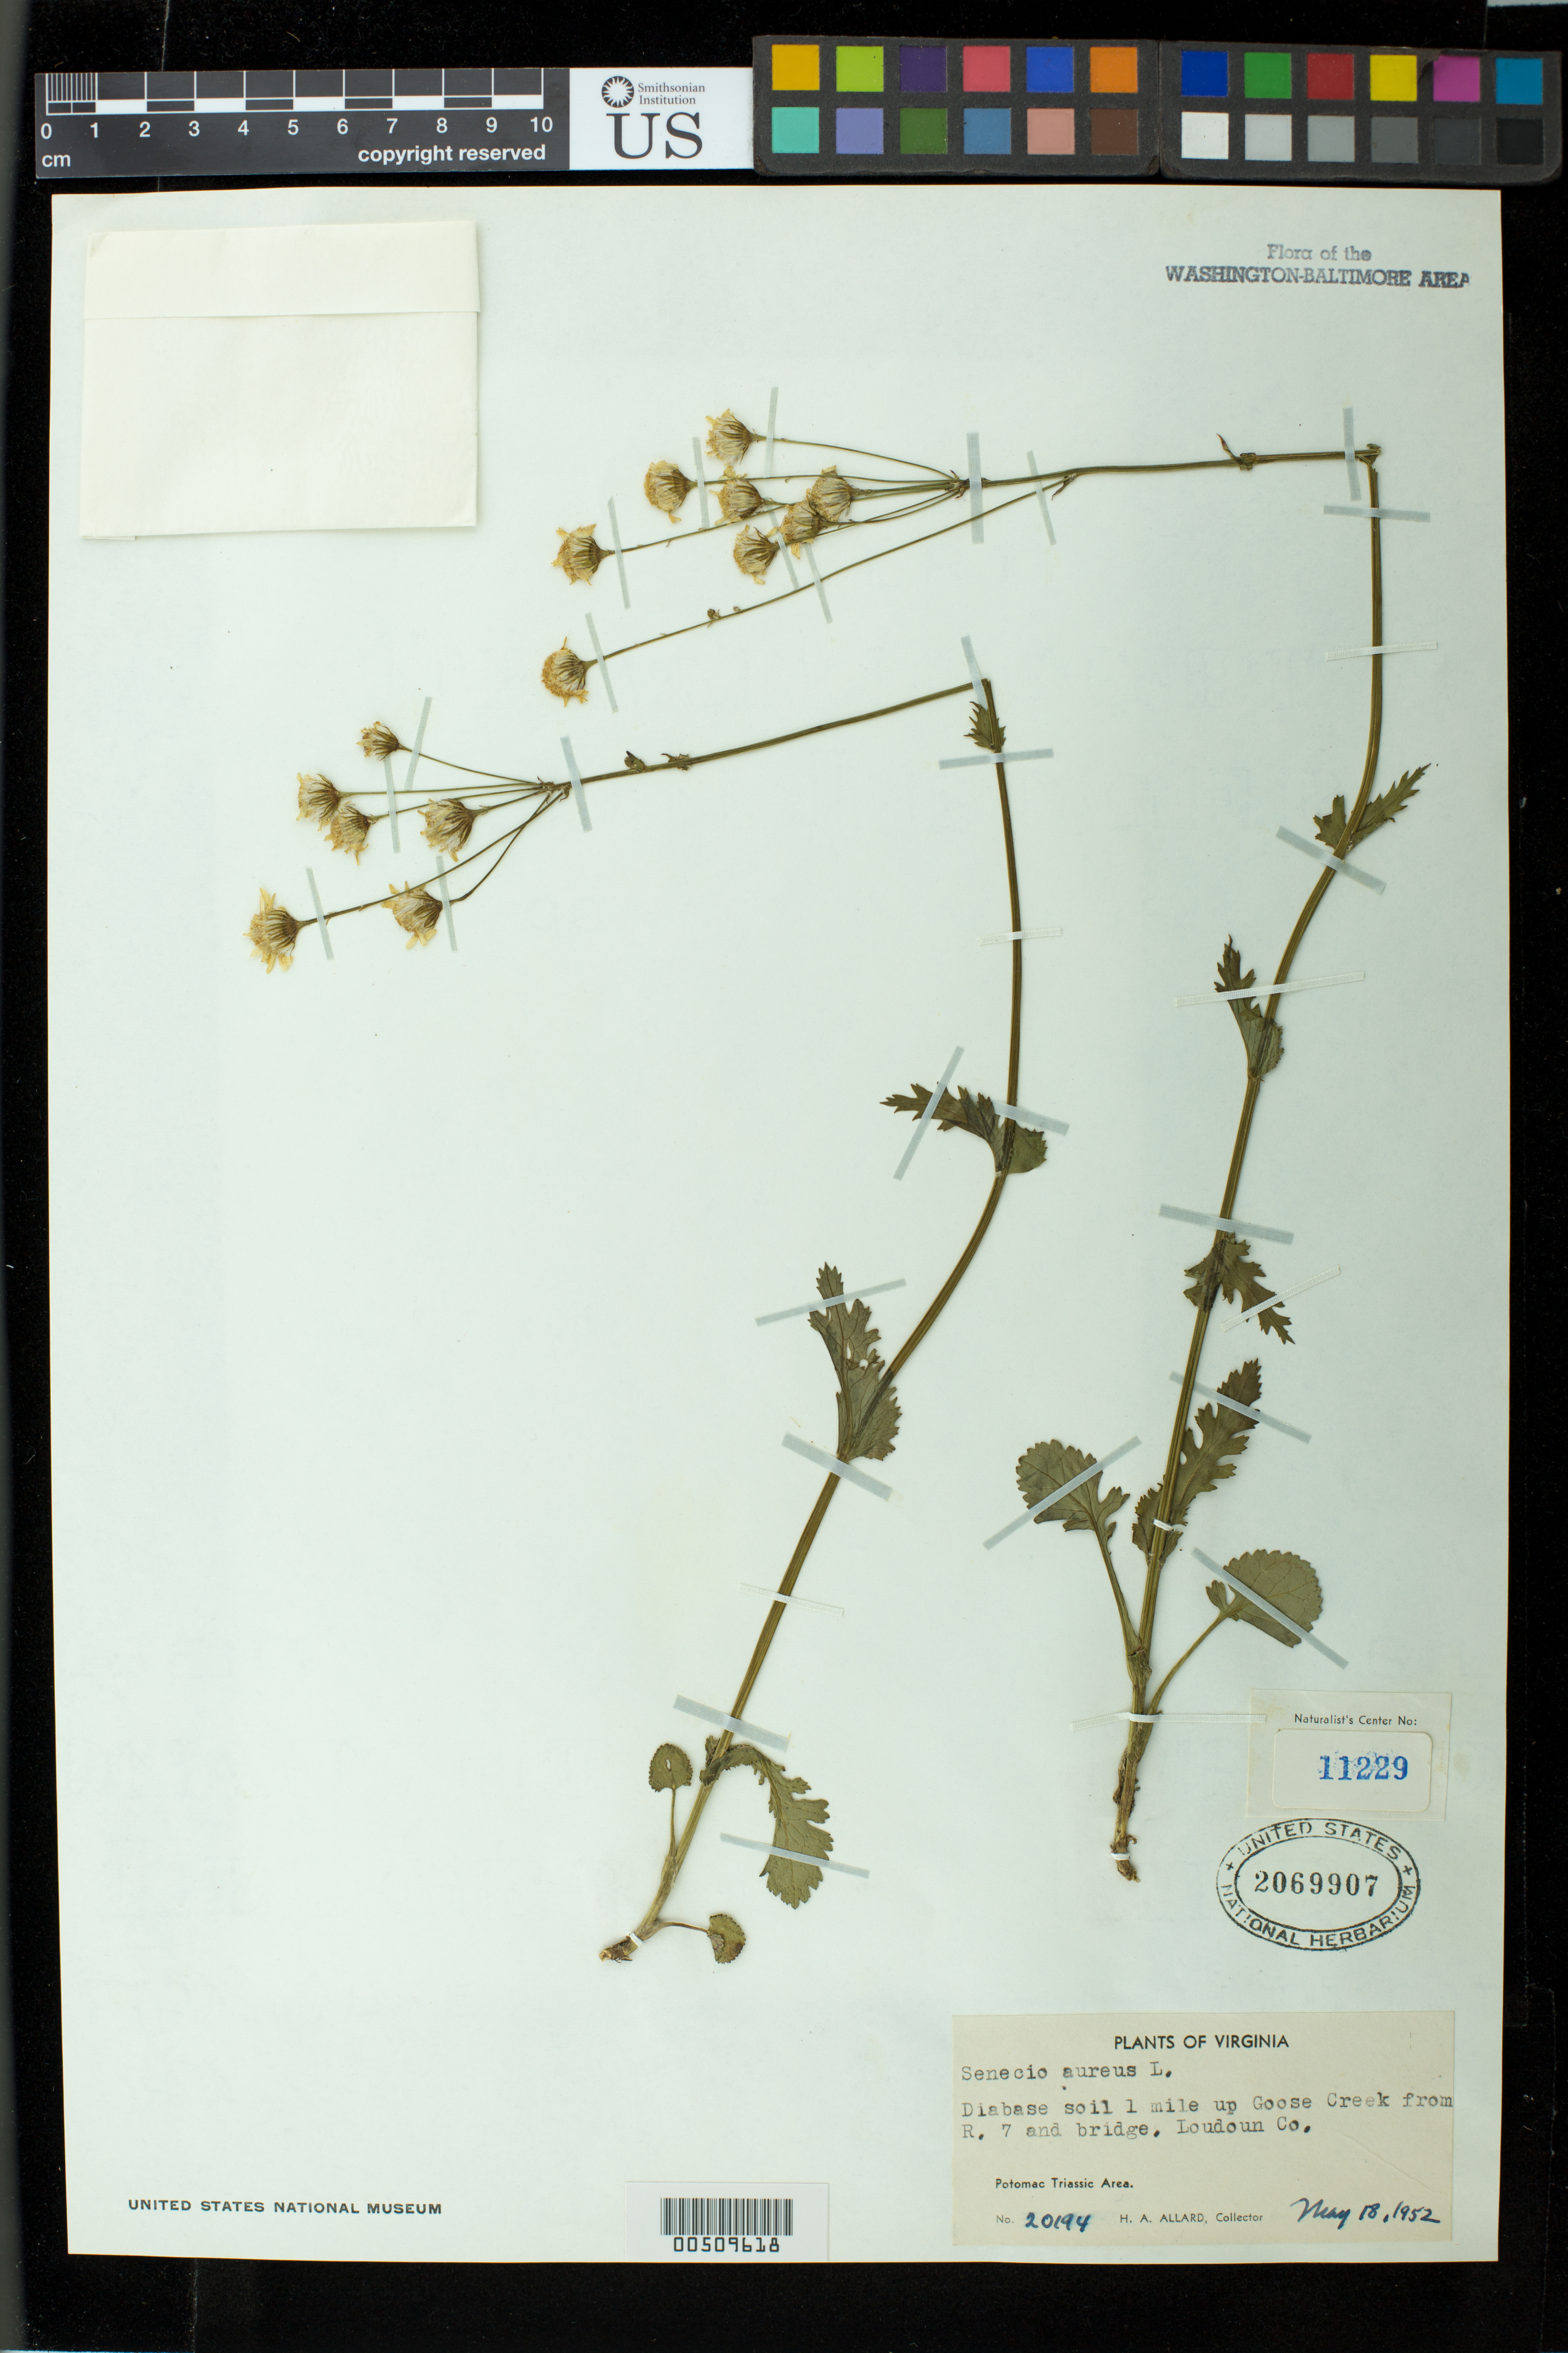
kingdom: Plantae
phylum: Tracheophyta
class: Magnoliopsida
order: Asterales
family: Asteraceae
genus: Packera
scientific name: Packera aurea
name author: (L.) Á. Löve & D. Löve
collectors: H. A. Allard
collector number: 20194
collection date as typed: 18 May 1952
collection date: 1952-05-18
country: United States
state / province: Virginia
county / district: Loudoun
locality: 1 mi. up Goose Creek from Rt. 7 and Bridge.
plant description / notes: Specimens returned from Naturalist Center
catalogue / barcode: US 2069907